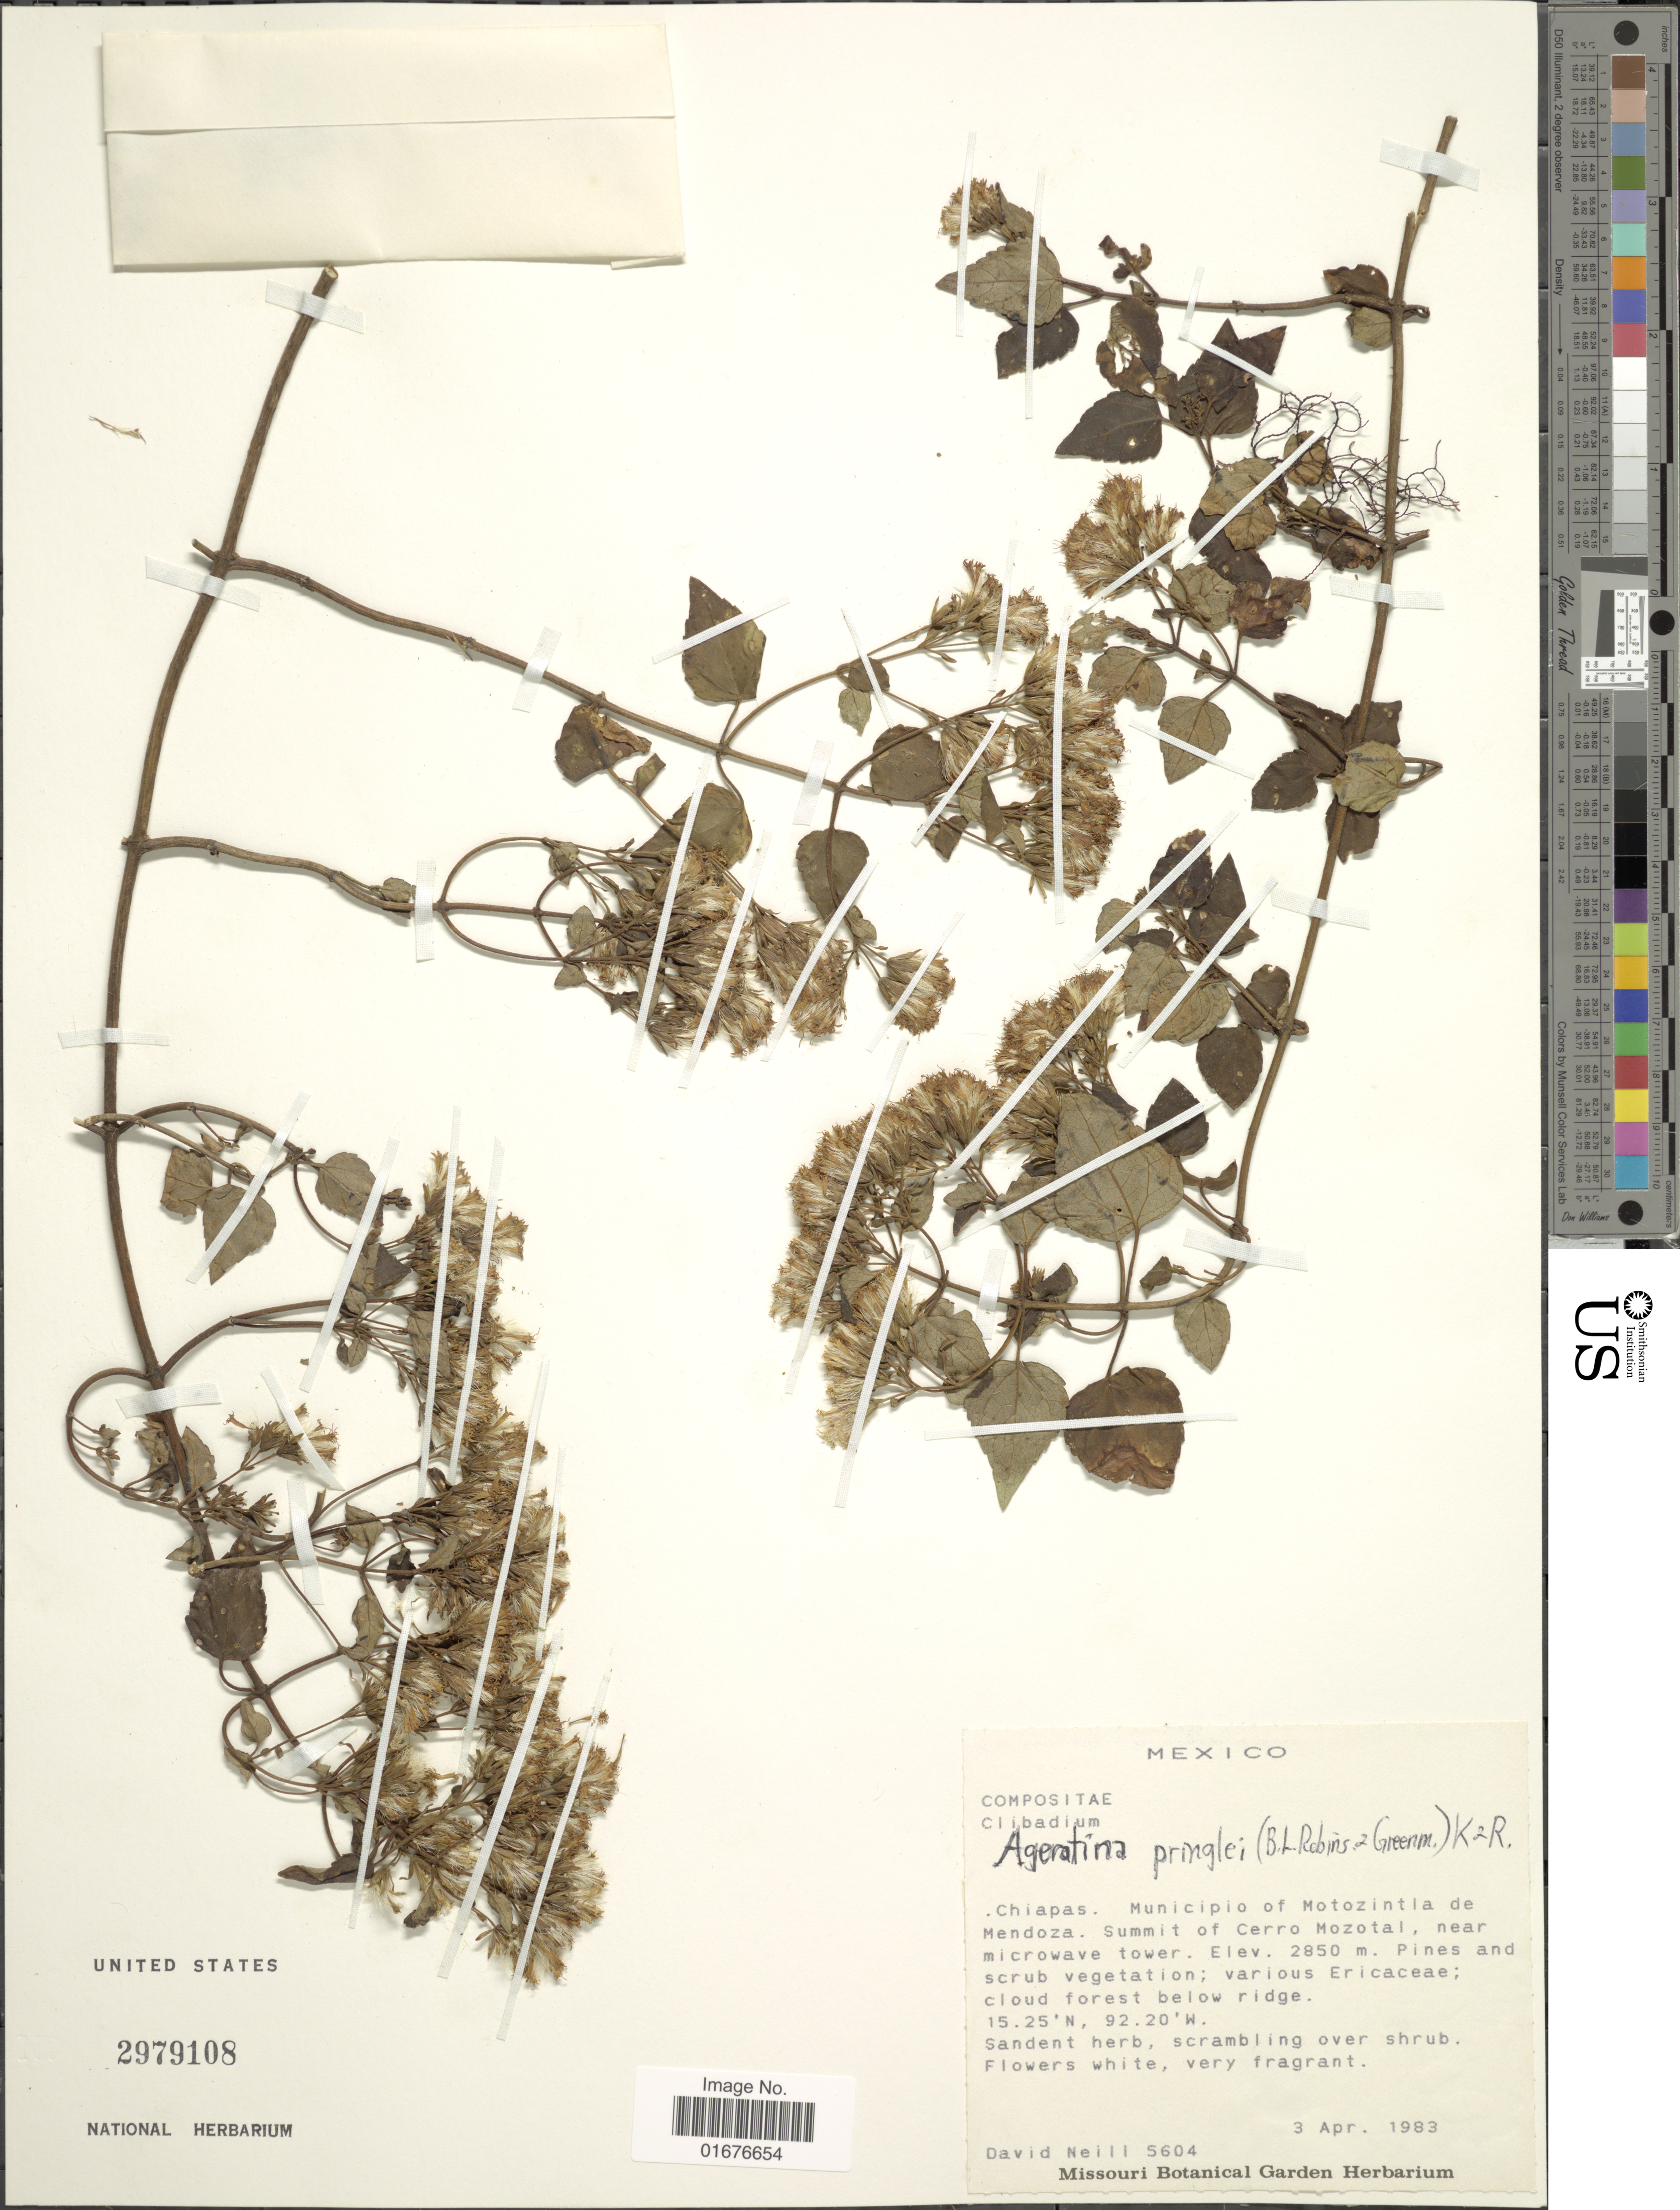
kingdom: Plantae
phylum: Tracheophyta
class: Magnoliopsida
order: Asterales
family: Asteraceae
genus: Ageratina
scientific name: Ageratina pringlei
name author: (B.L. Rob. & Greenm.) R.M. King & H. Rob.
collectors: D. A. Neill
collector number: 5604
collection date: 1983-04-03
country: Mexico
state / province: Chiapas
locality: Municipio of Motozintla de Mendoza, summit of Cerro Mozotal, near microwave tower, pines and scrub vegetation; various Ericaceae; cloud forest below ridge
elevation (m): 2850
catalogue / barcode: US 2979108